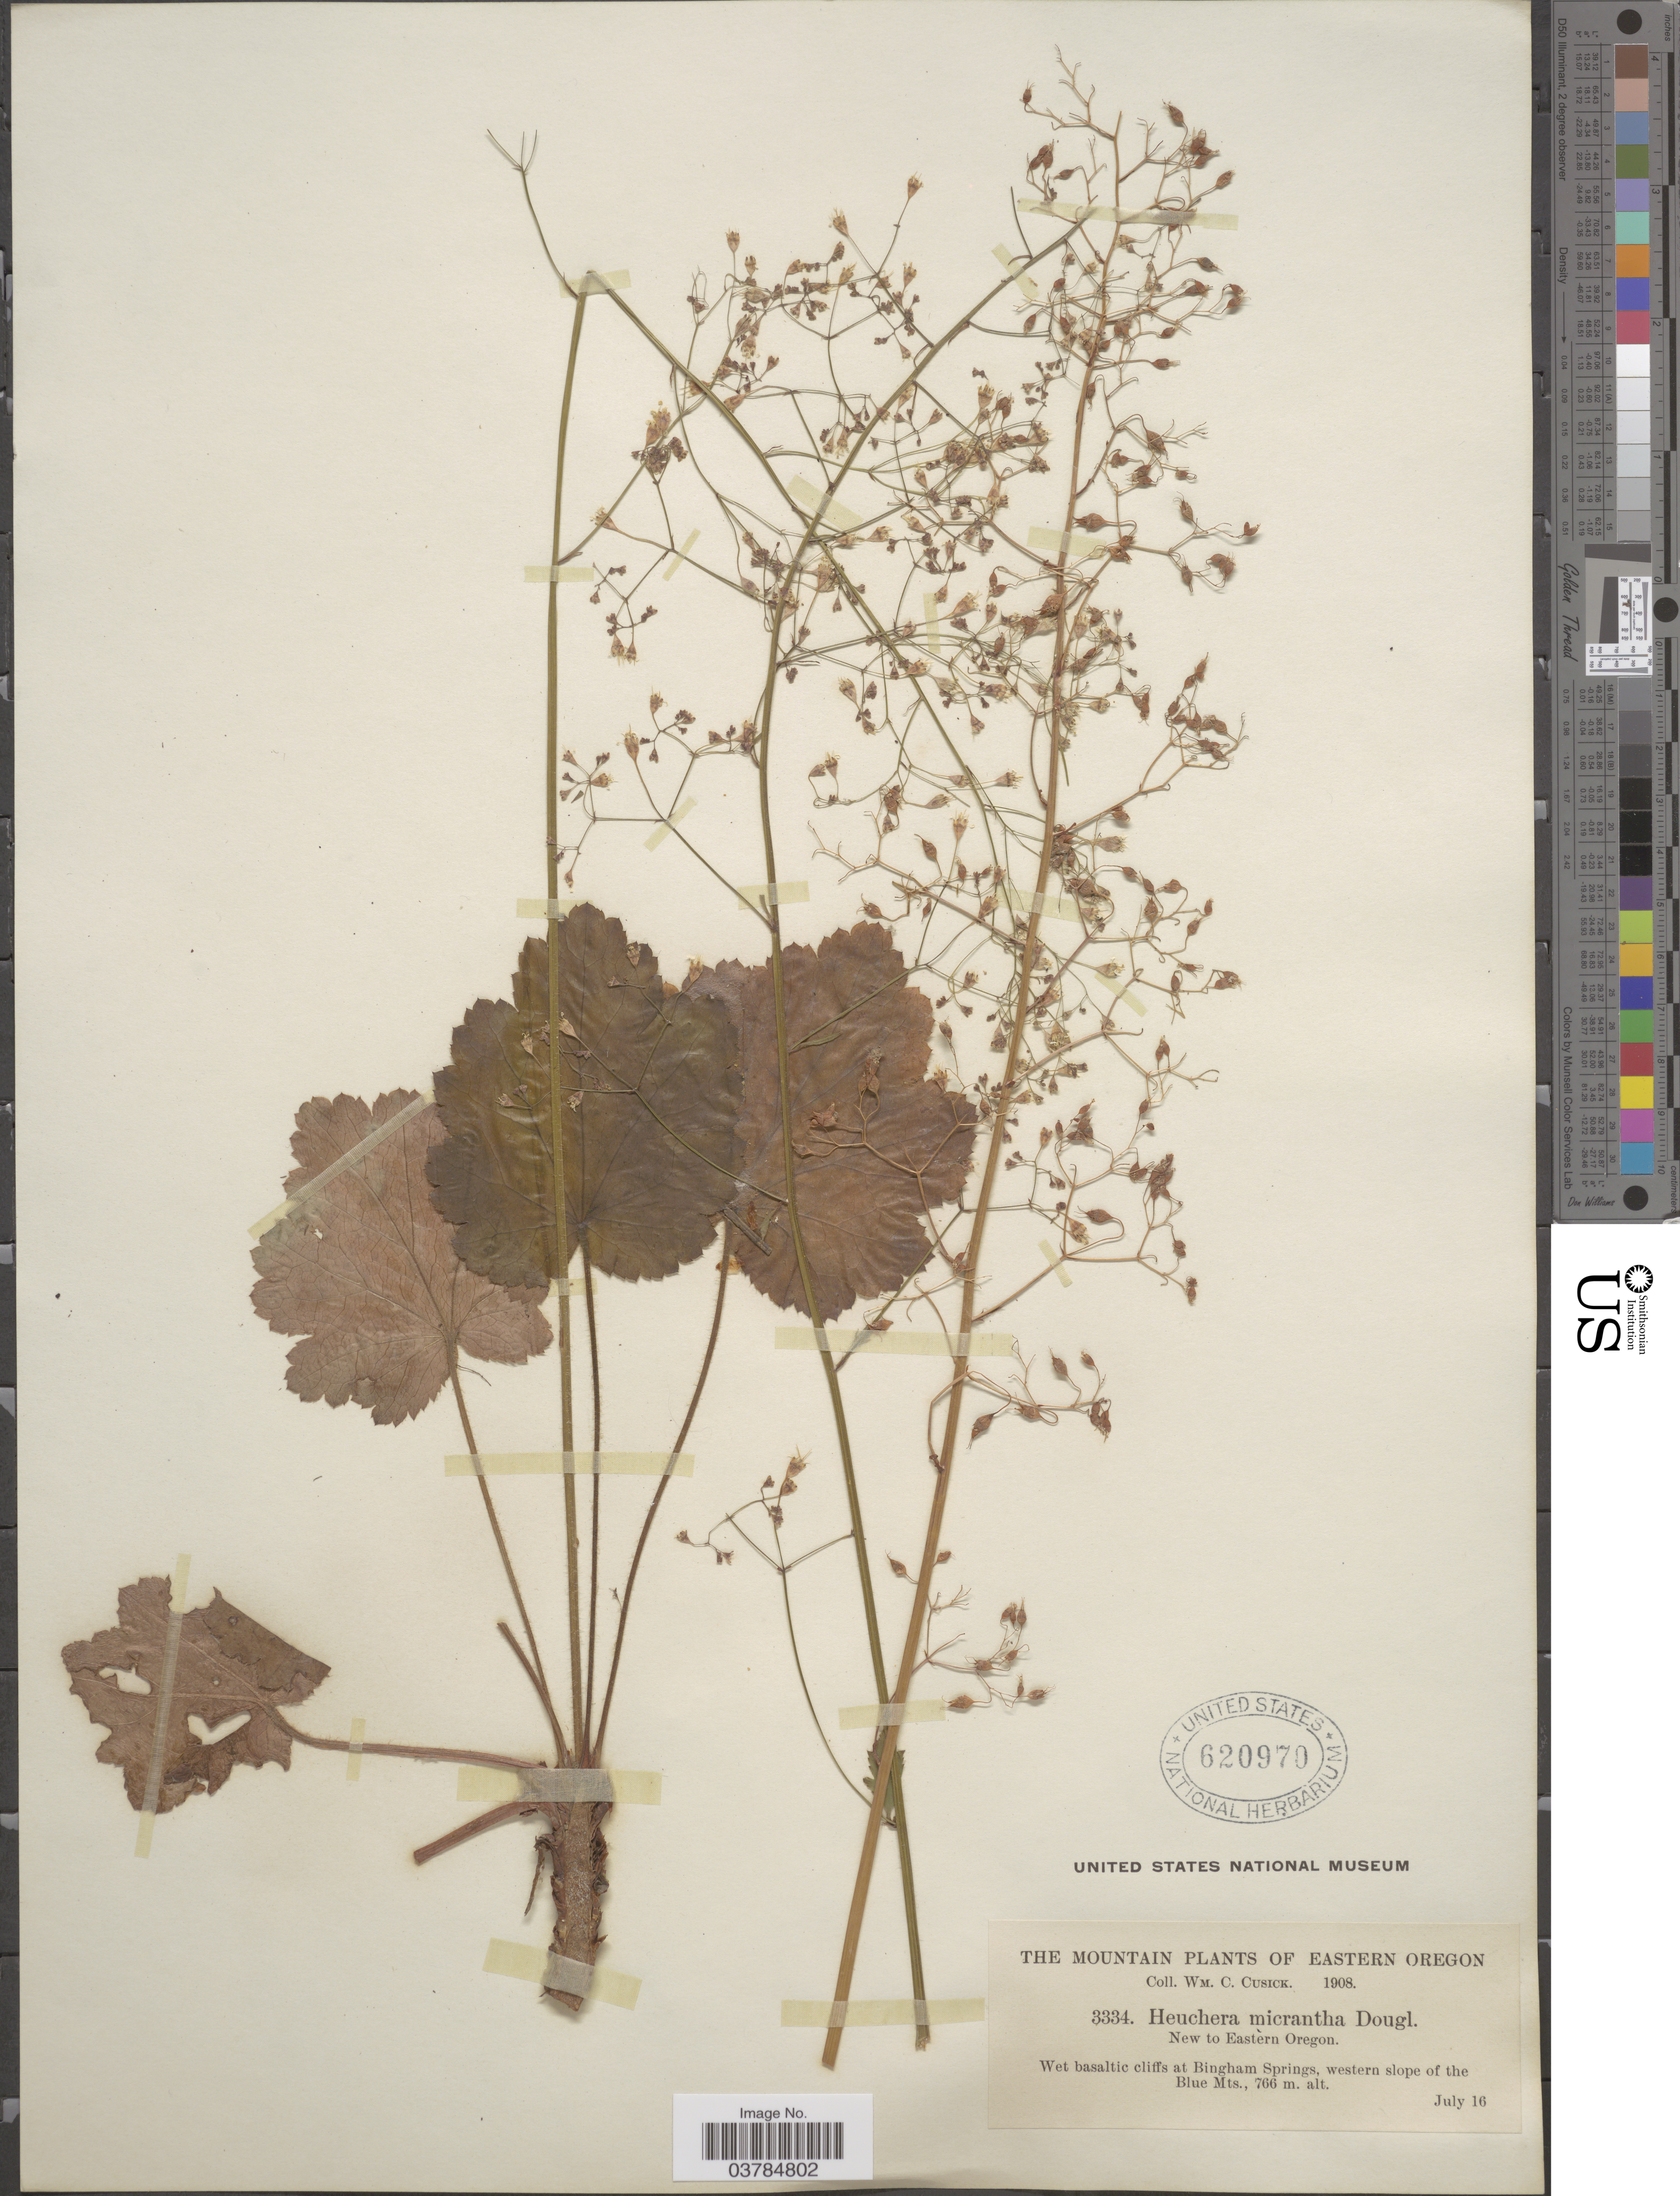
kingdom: Plantae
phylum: Tracheophyta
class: Magnoliopsida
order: Saxifragales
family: Saxifragaceae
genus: Heuchera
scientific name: Heuchera micrantha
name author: Douglas ex Lindl.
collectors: W. C. Cusick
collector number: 3334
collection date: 1908-07-16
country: United States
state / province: Oregon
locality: The Mountain. Eastern Oregon. Wet basaltic cliffs at Bingham Springs, western slope of the Blue Mts.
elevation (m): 766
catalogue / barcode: US 620970